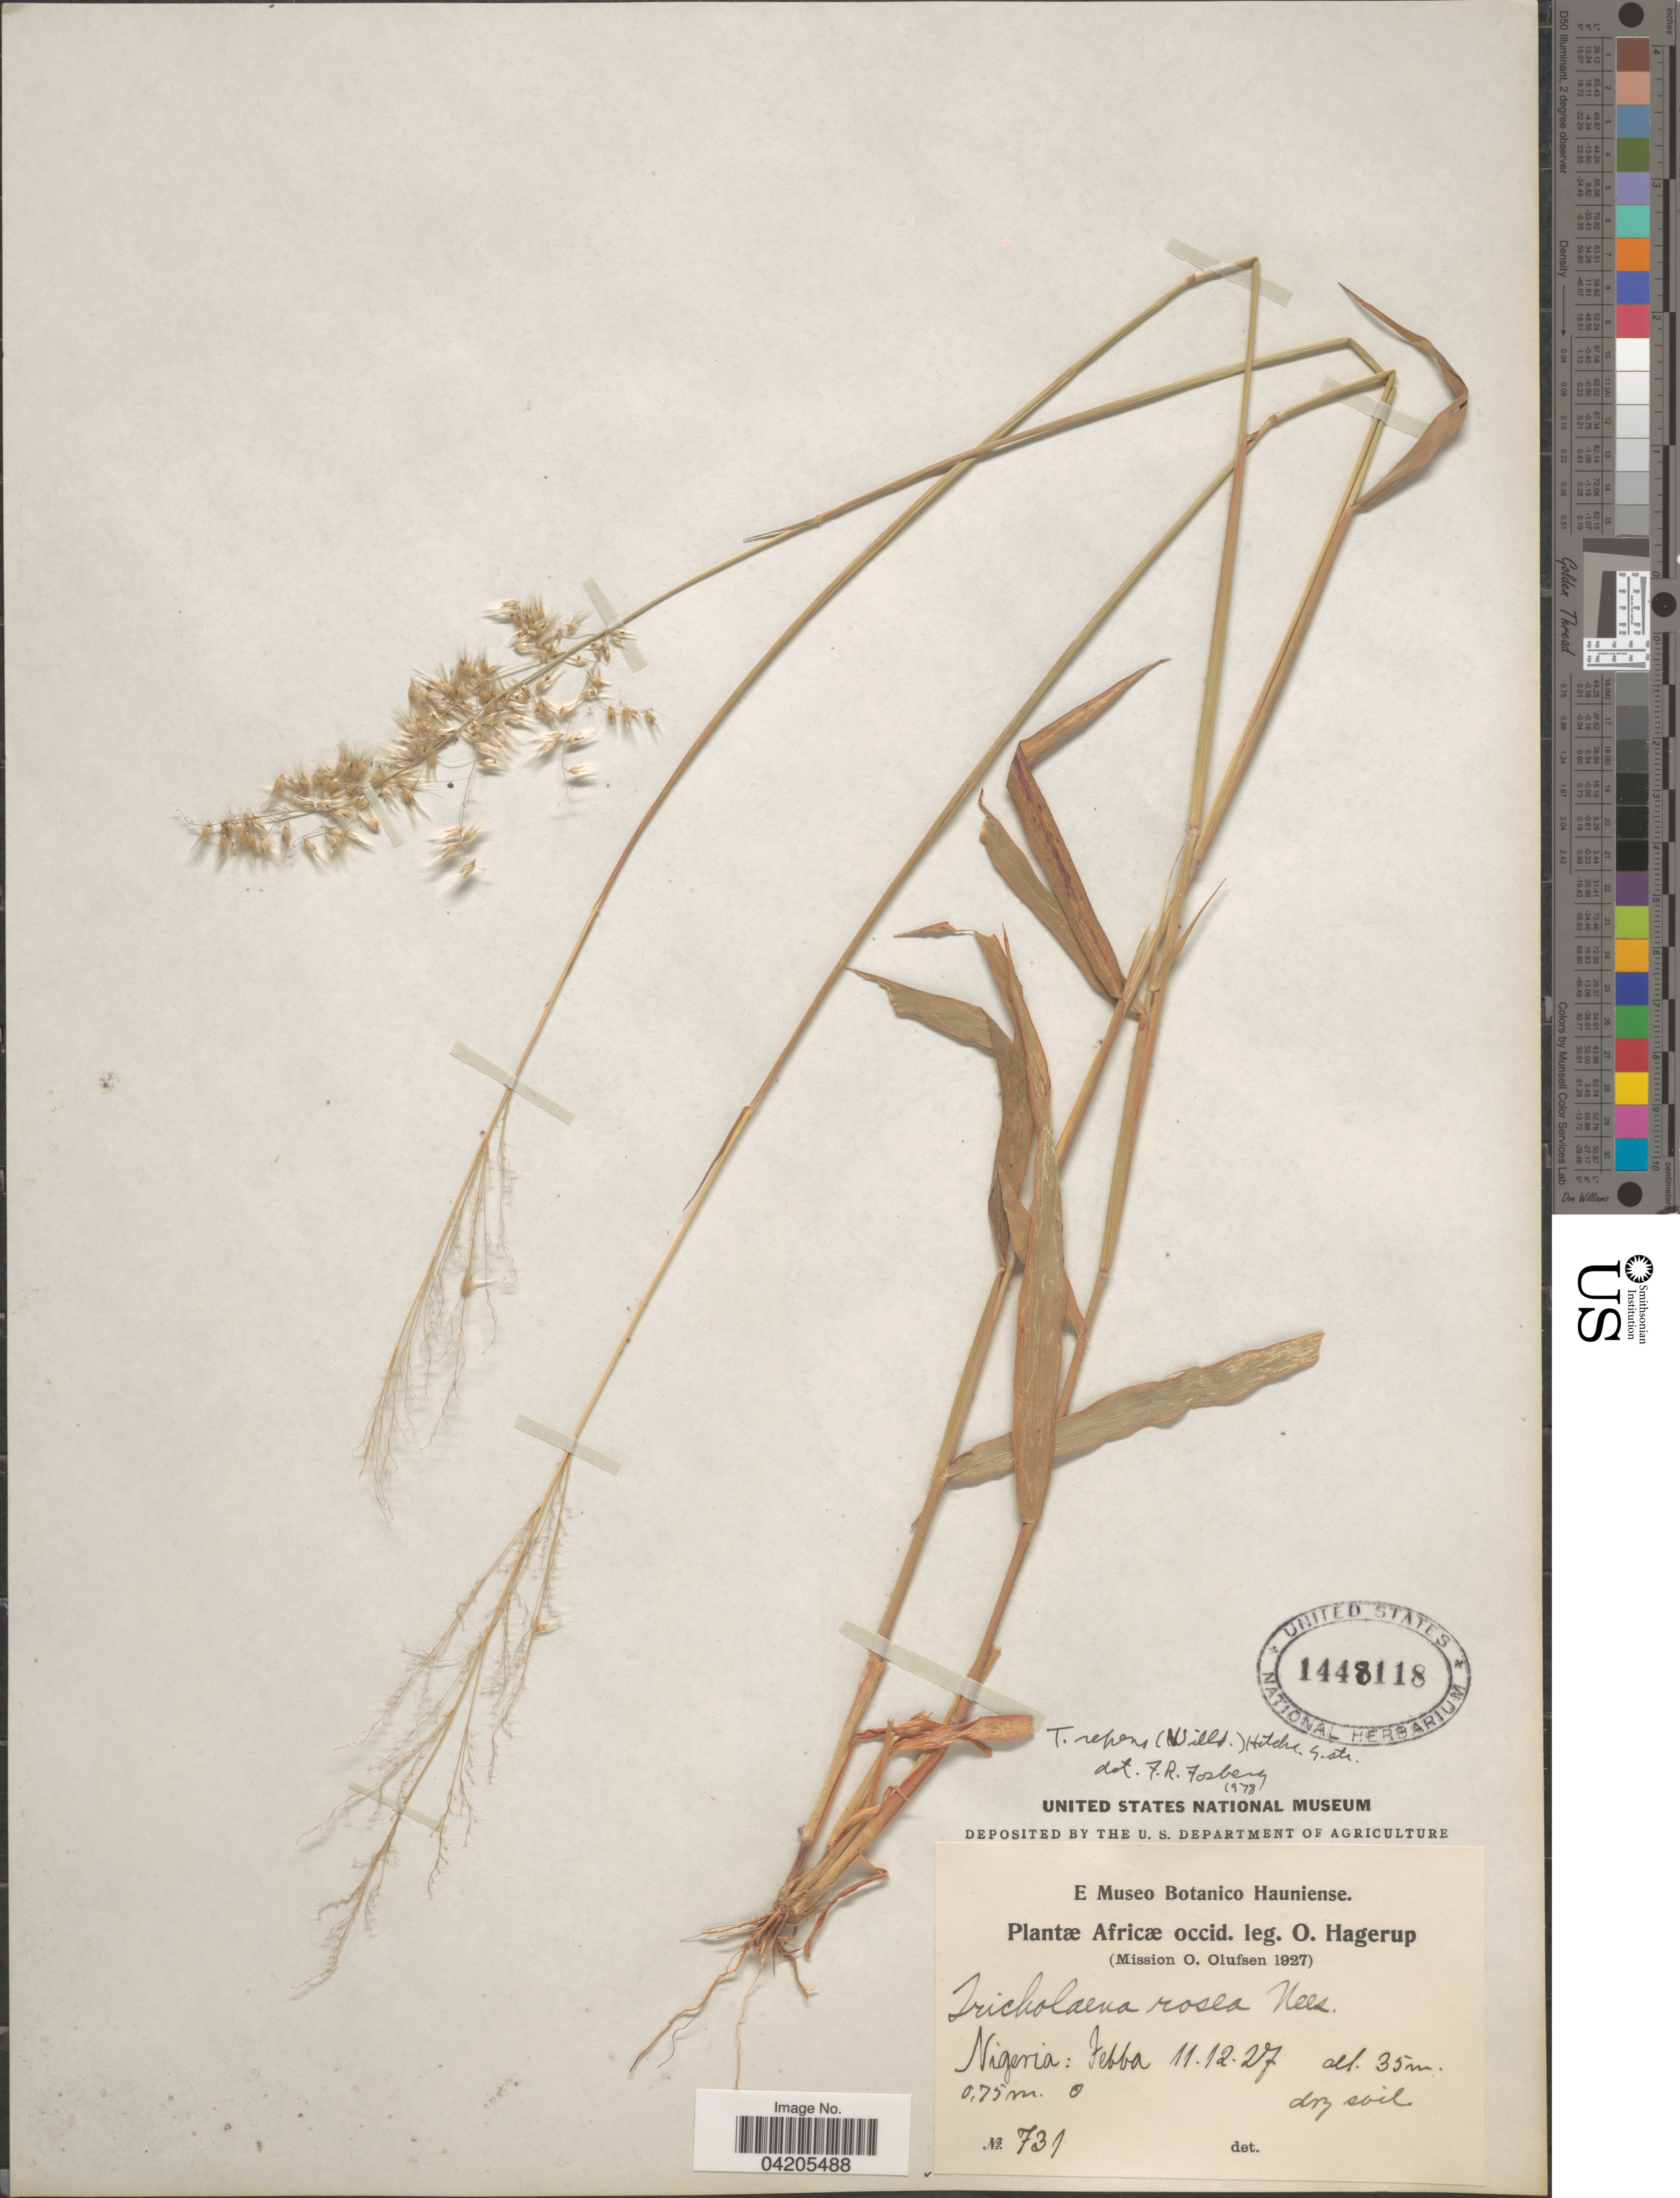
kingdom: Plantae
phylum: Tracheophyta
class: Liliopsida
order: Poales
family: Poaceae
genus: Melinis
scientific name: Melinis repens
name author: (Willd.) Zizka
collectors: O. Hagerup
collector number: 731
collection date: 1927-12-11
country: Nigeria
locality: Africæ occid. (Mission O. Olufsen 1927). Febba.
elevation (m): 35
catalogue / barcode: US 1448118